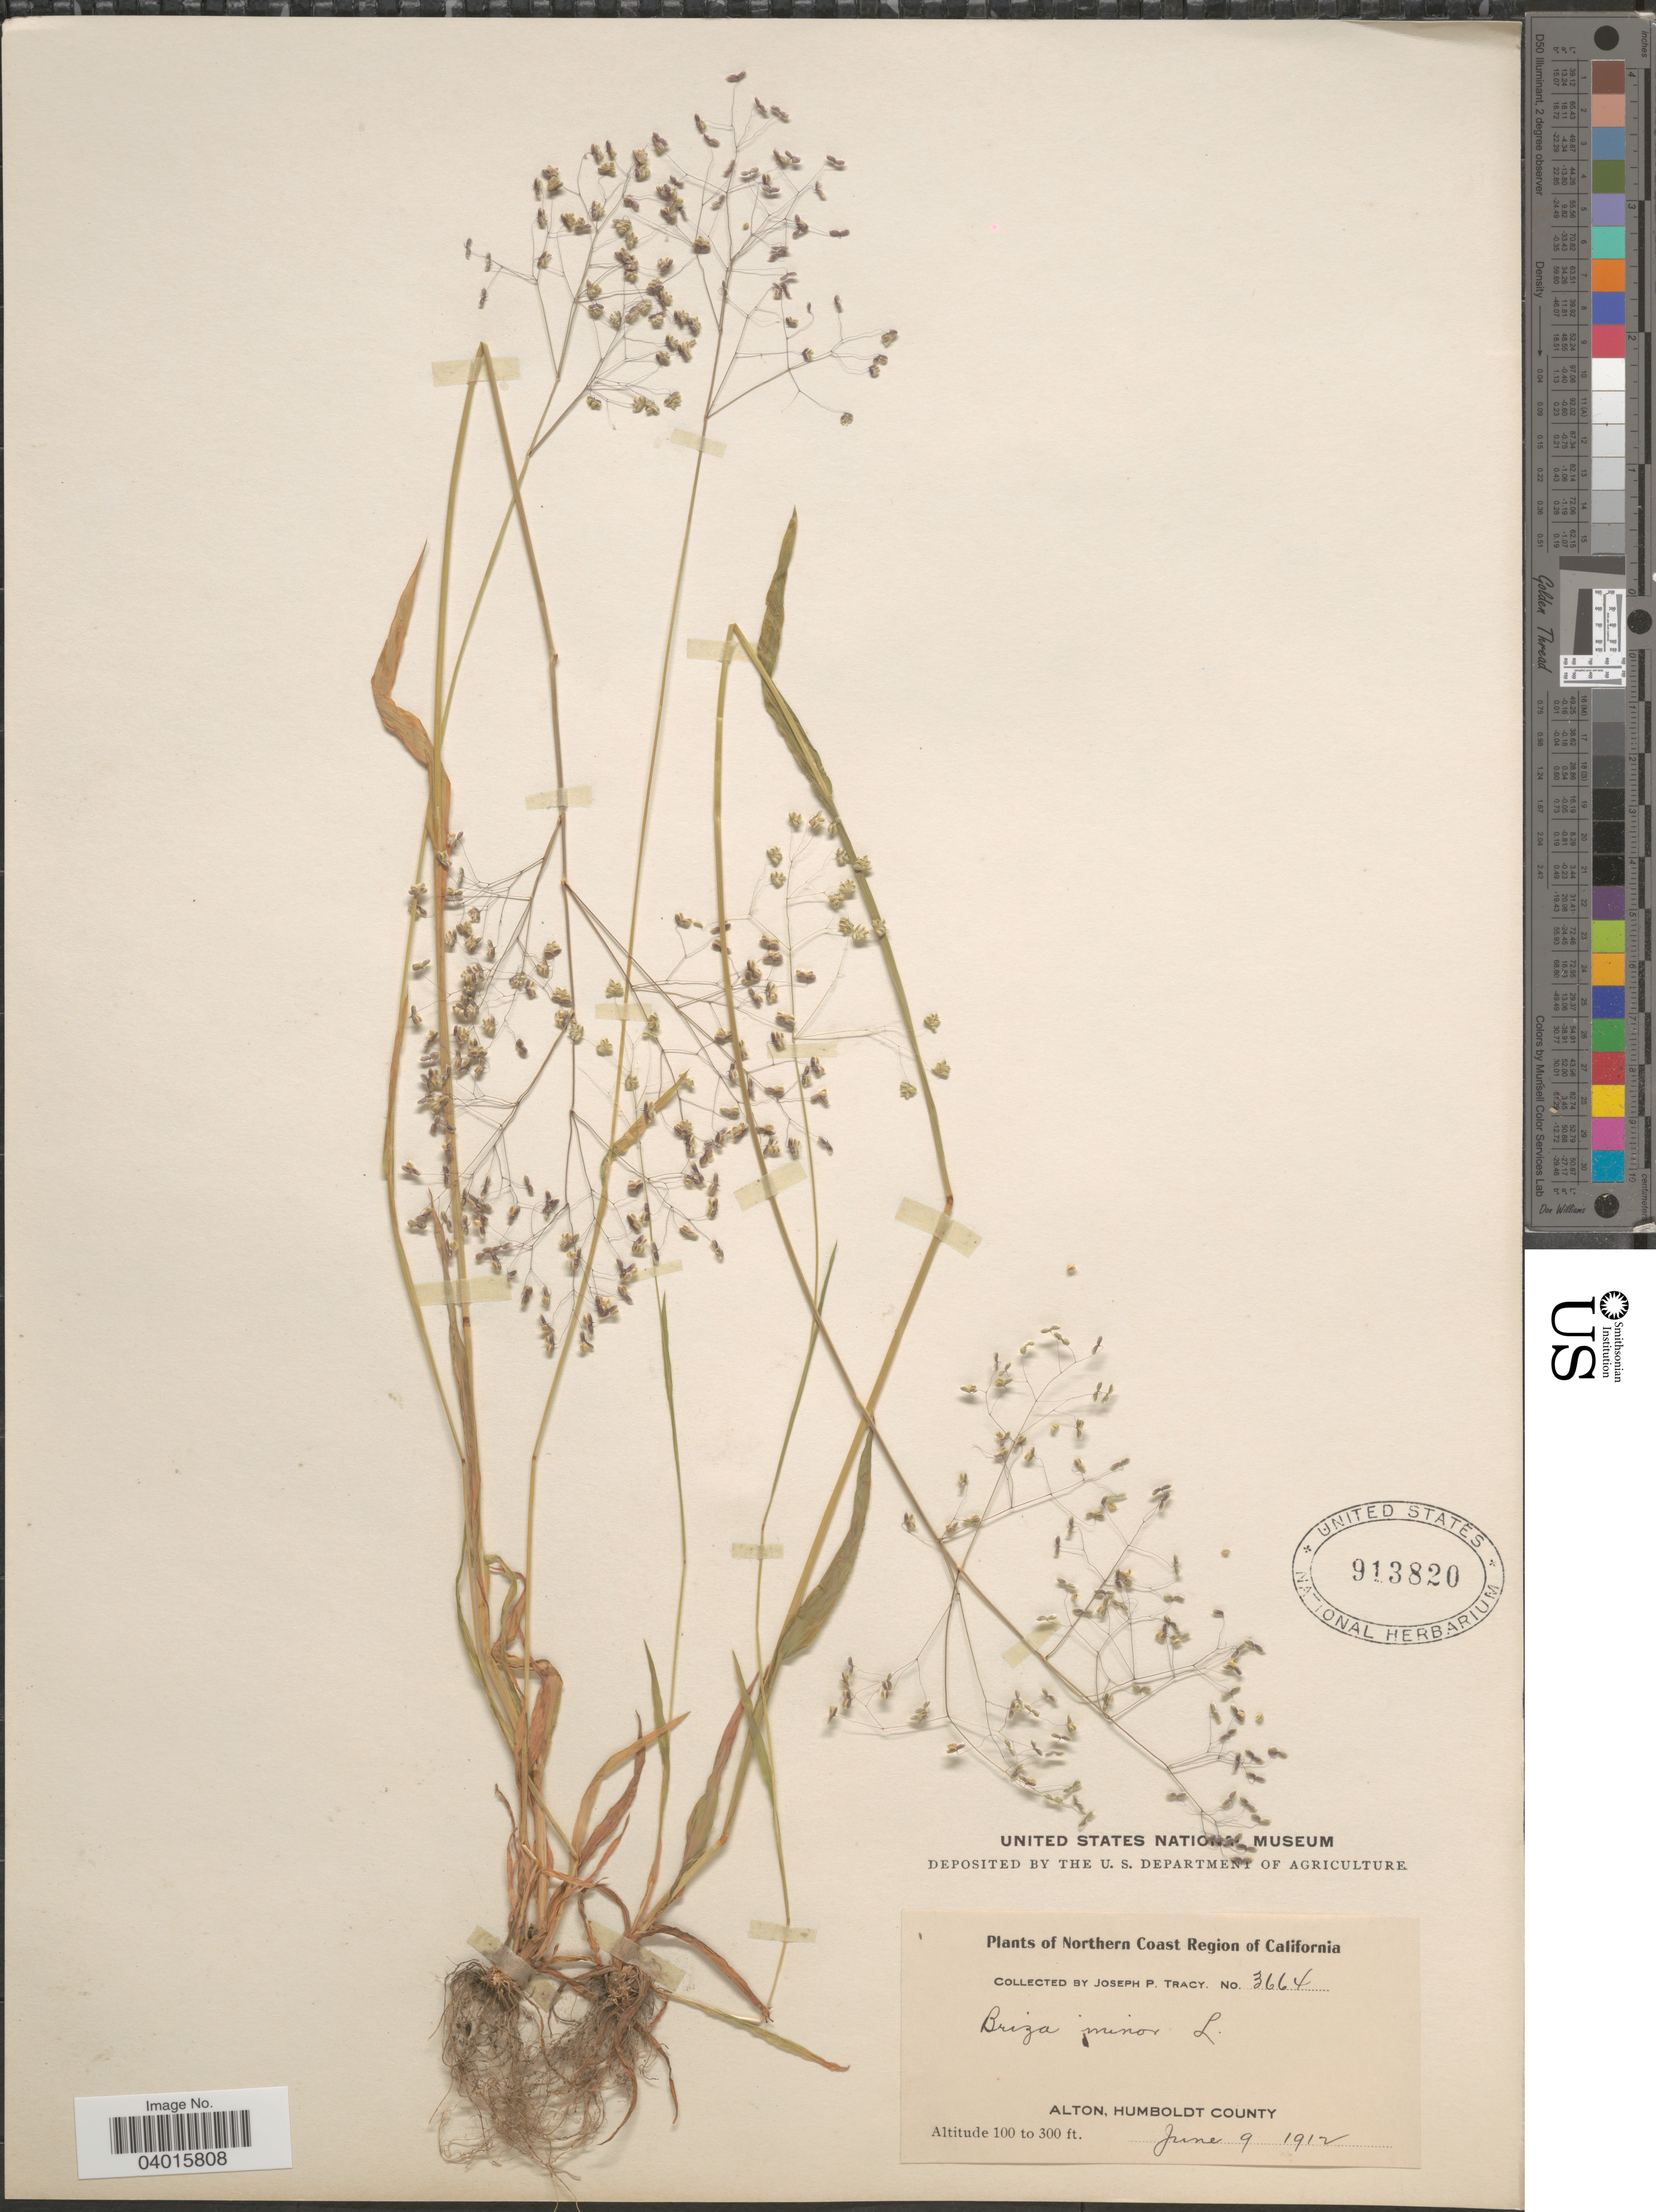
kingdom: Plantae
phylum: Tracheophyta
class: Liliopsida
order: Poales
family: Poaceae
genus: Briza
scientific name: Briza minor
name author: L.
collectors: J. Tracy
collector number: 3664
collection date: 1912-06-09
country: United States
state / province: California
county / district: Humboldt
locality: Northern Coast Region of California. Alton, Humboldt County.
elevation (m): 30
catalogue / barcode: US 913820